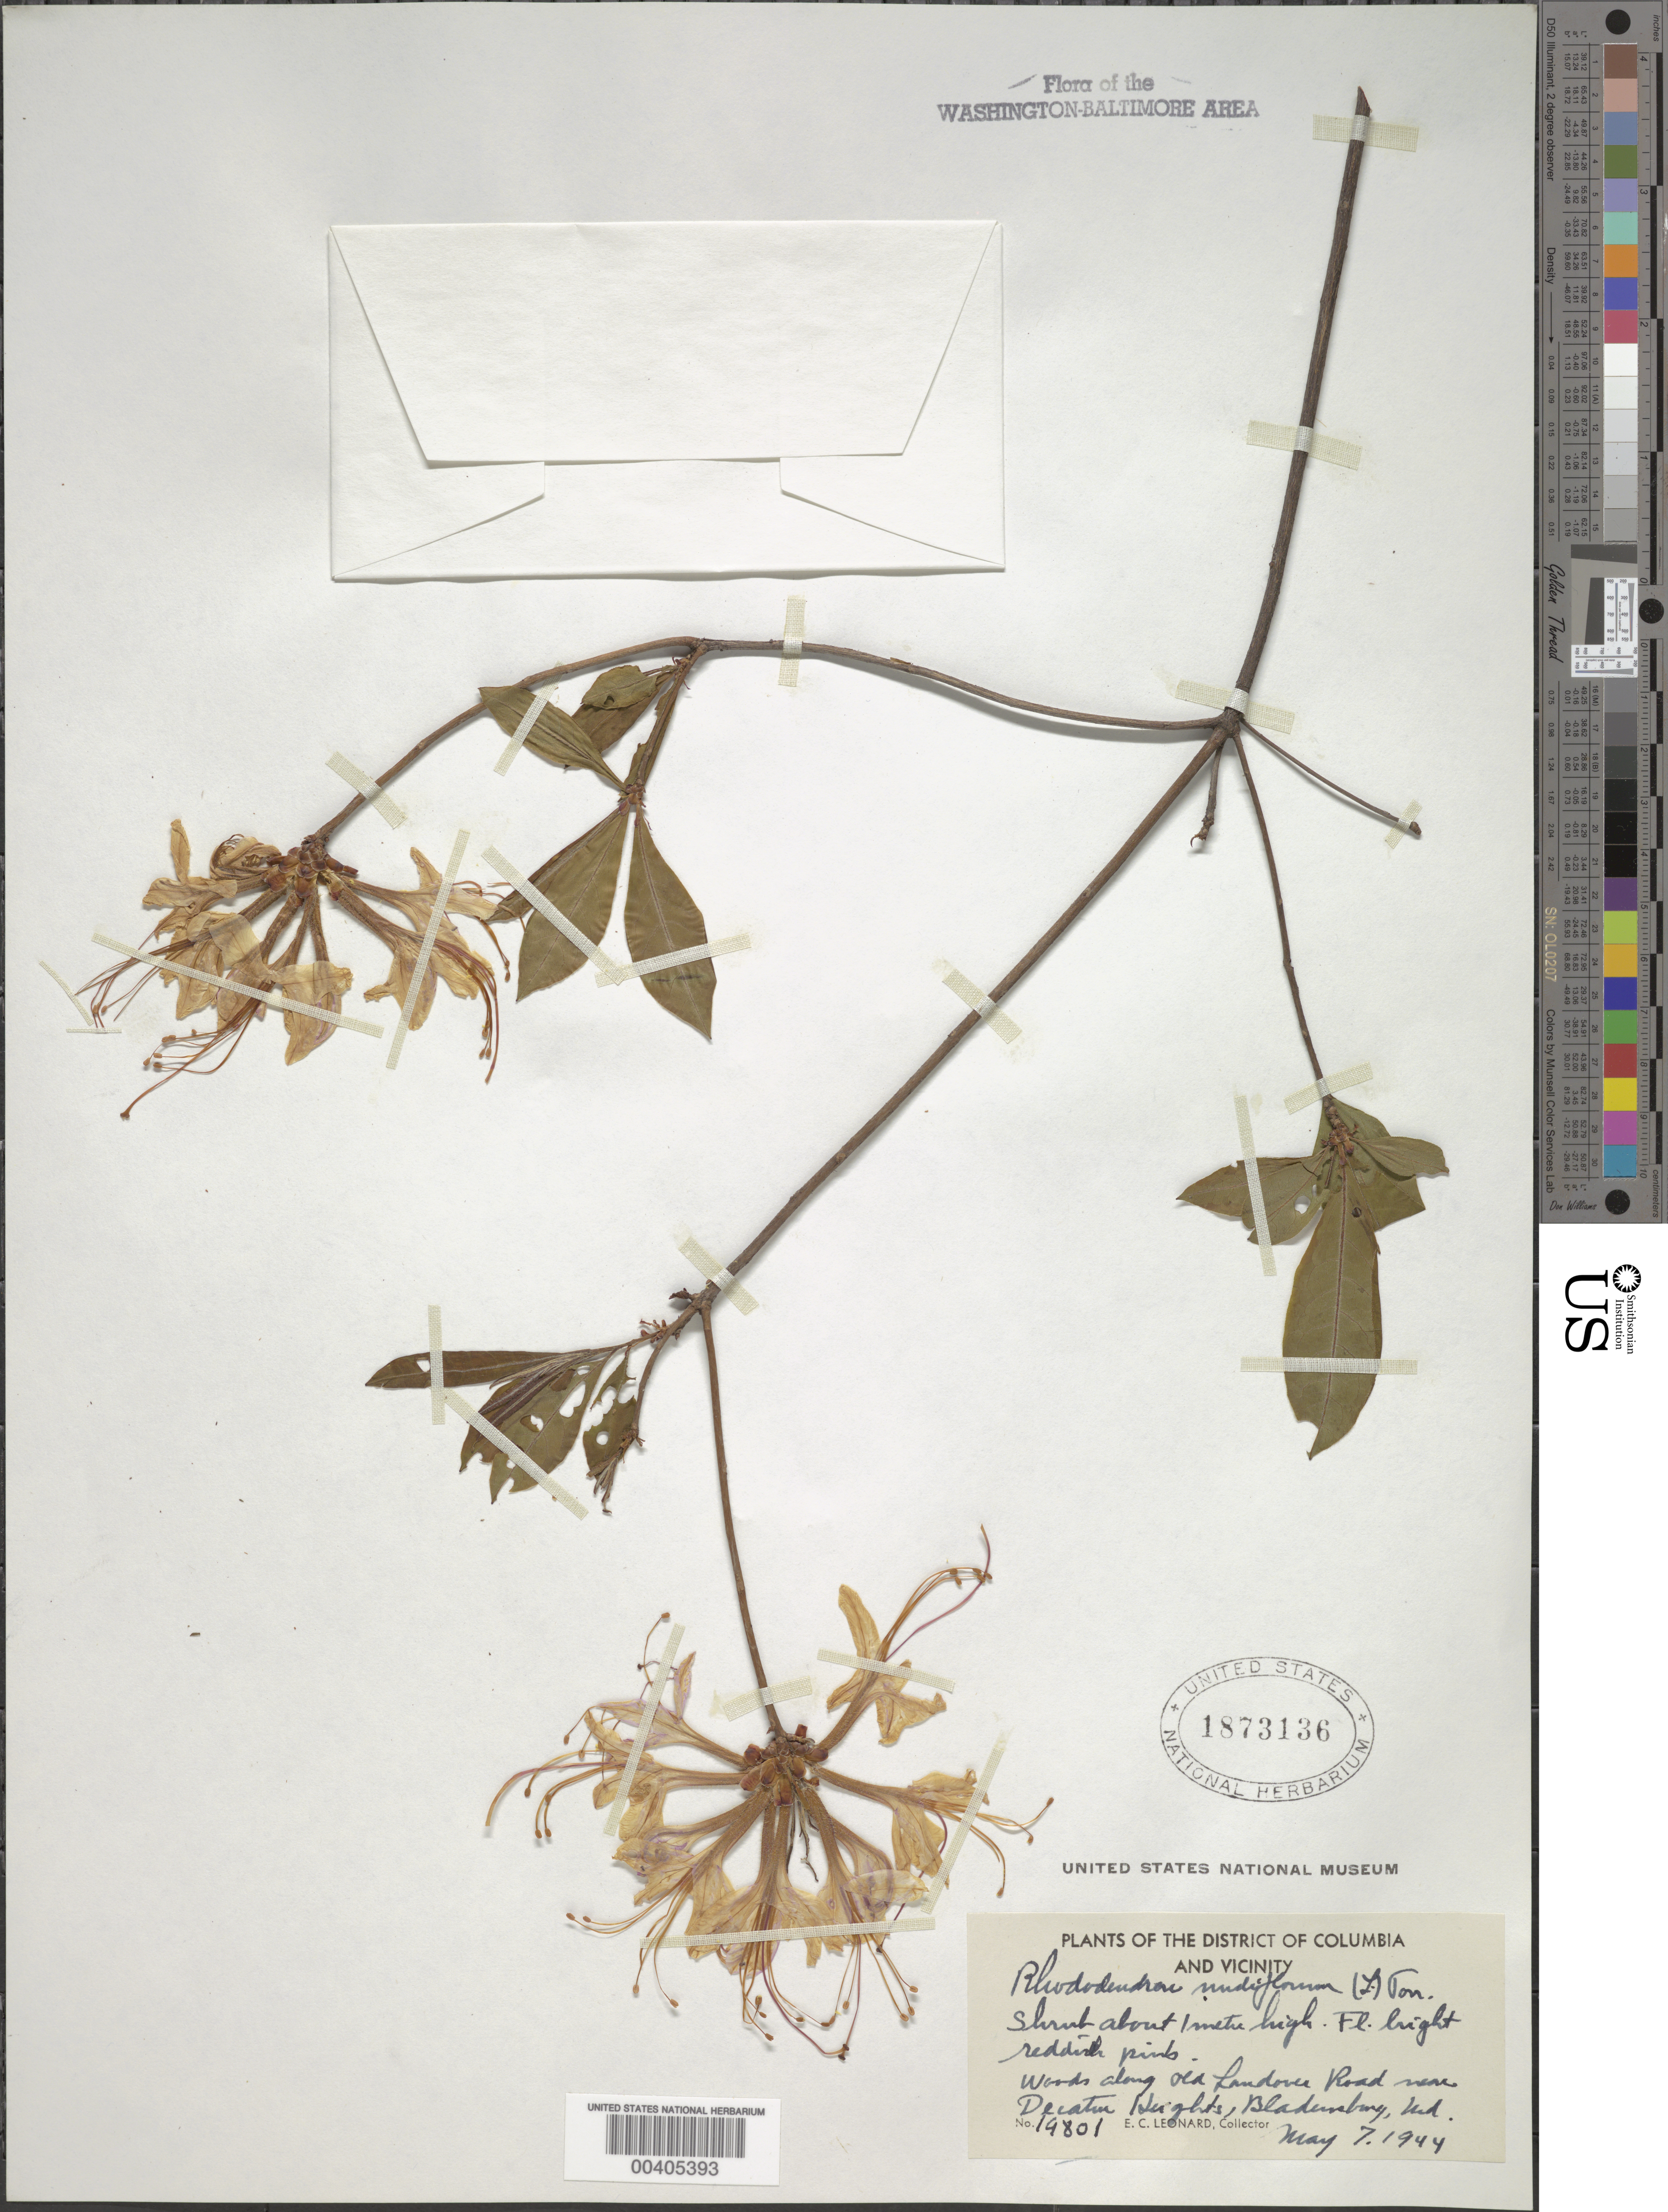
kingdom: Plantae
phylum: Tracheophyta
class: Magnoliopsida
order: Ericales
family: Ericaceae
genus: Rhododendron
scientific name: Rhododendron periclymenoides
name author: (Michx.) Shinners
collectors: E. C. Leonard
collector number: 19801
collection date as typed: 07 May 1944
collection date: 1944-05-07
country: United States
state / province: Maryland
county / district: Prince George's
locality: Landover Road, Bladensburg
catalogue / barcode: US 1873136